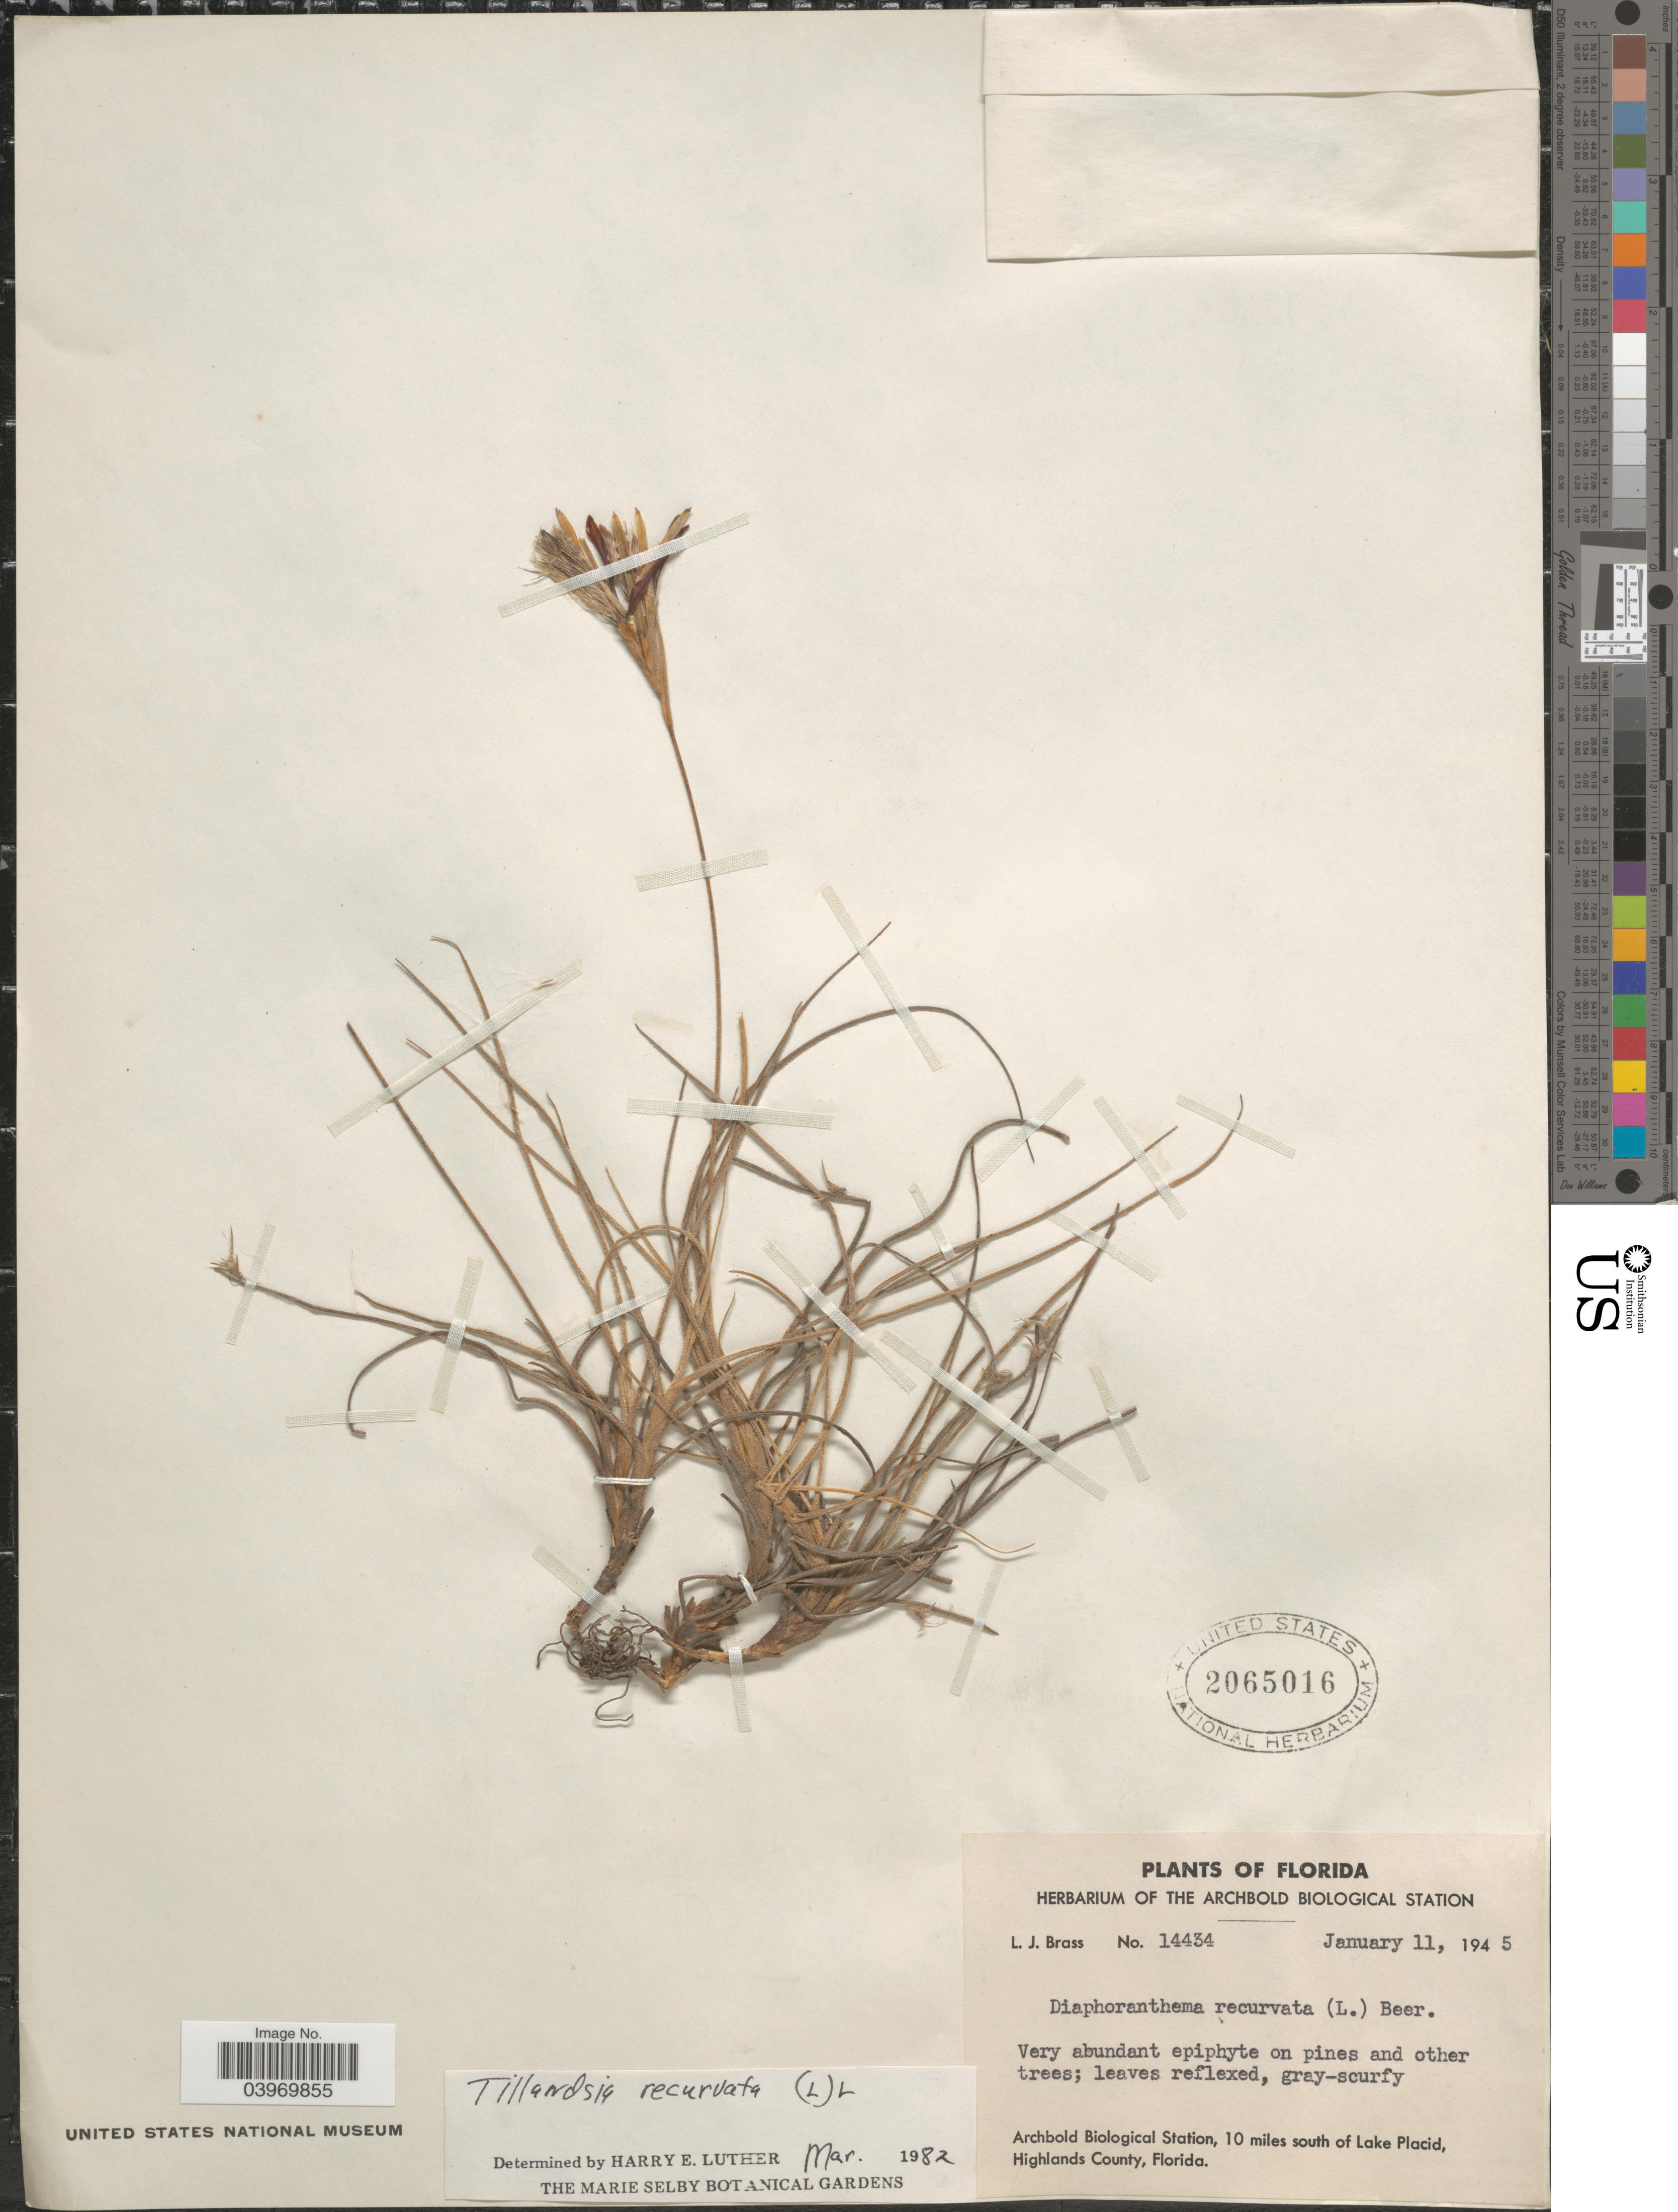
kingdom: Plantae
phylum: Tracheophyta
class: Liliopsida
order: Poales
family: Bromeliaceae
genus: Tillandsia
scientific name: Tillandsia recurvata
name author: L.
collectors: L. J. Brass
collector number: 14434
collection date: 1945-01-11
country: United States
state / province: Florida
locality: Archbold Biological Station, 10 miles south of Lake Placid, Highlands County.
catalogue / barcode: US 2065016